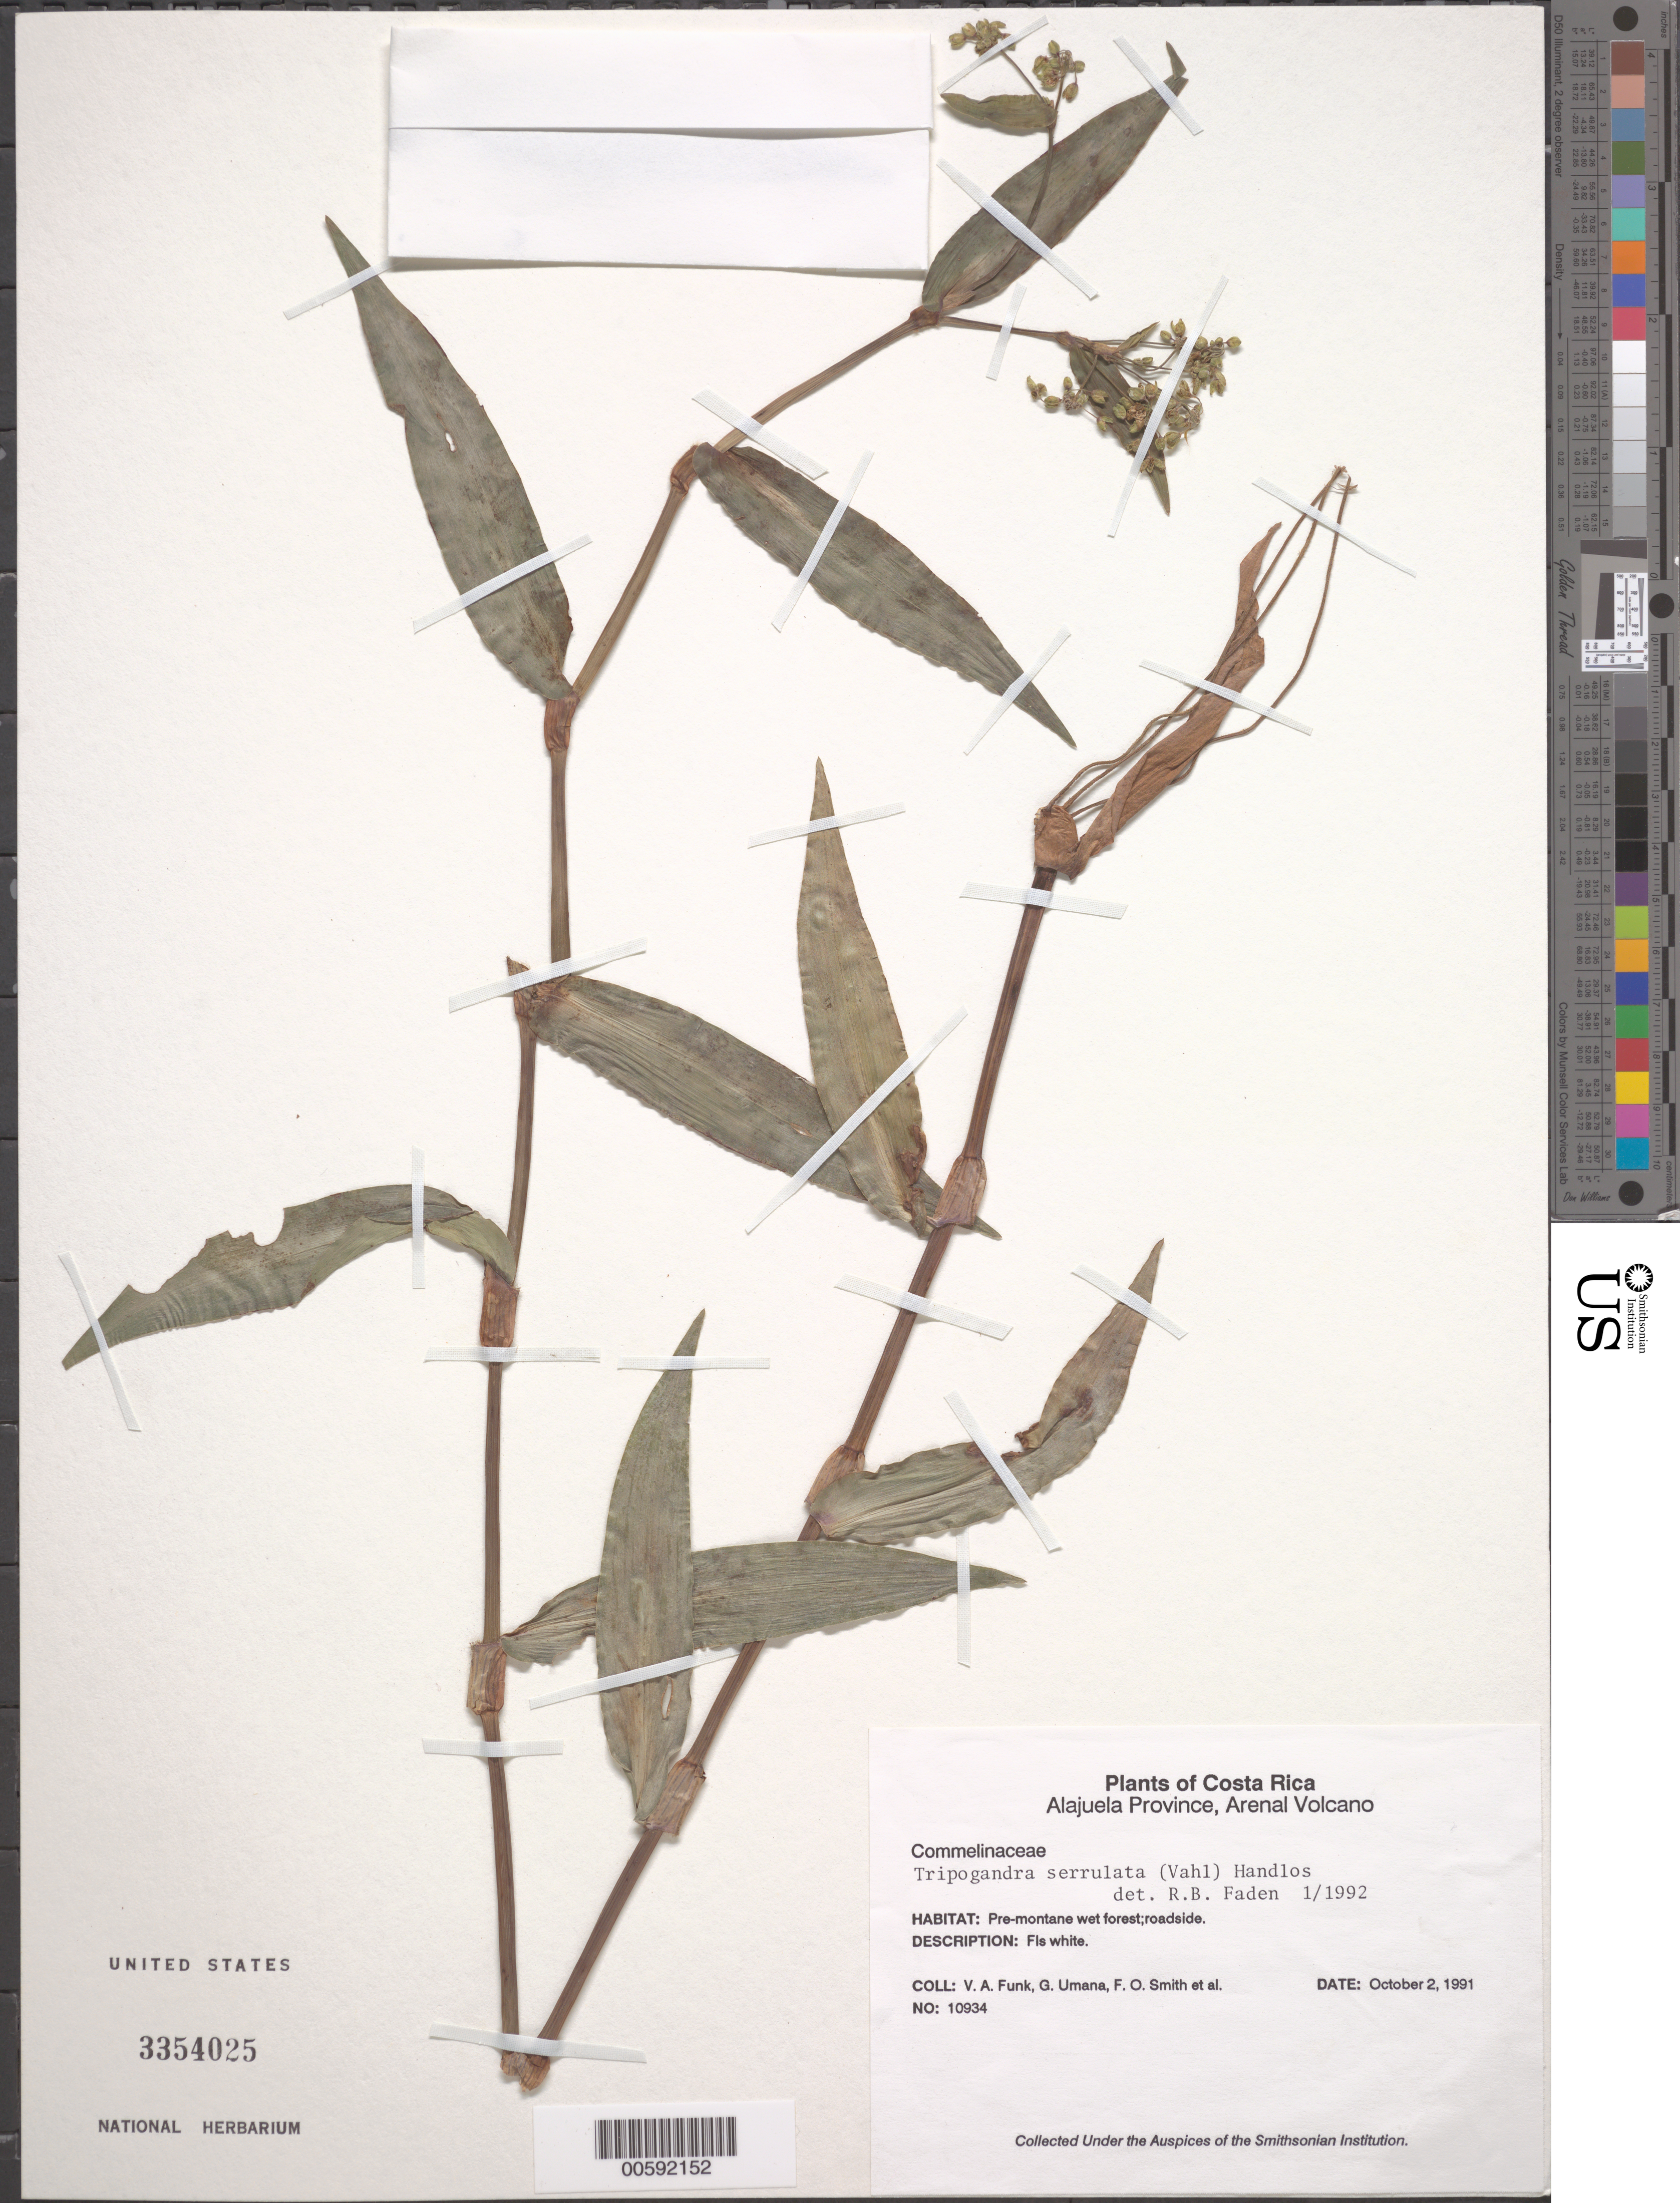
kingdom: Plantae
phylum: Tracheophyta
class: Liliopsida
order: Commelinales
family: Commelinaceae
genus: Tripogandra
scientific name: Tripogandra serrulata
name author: (Vahl) Handlos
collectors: V. Funk, G. M. Umaña D. & F. Smith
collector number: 10934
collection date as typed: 02 Oct 1991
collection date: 1991-10-02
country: Costa Rica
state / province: Alajuela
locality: Arenal Volcano, S slope of Cerro Chato.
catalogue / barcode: US 3354025